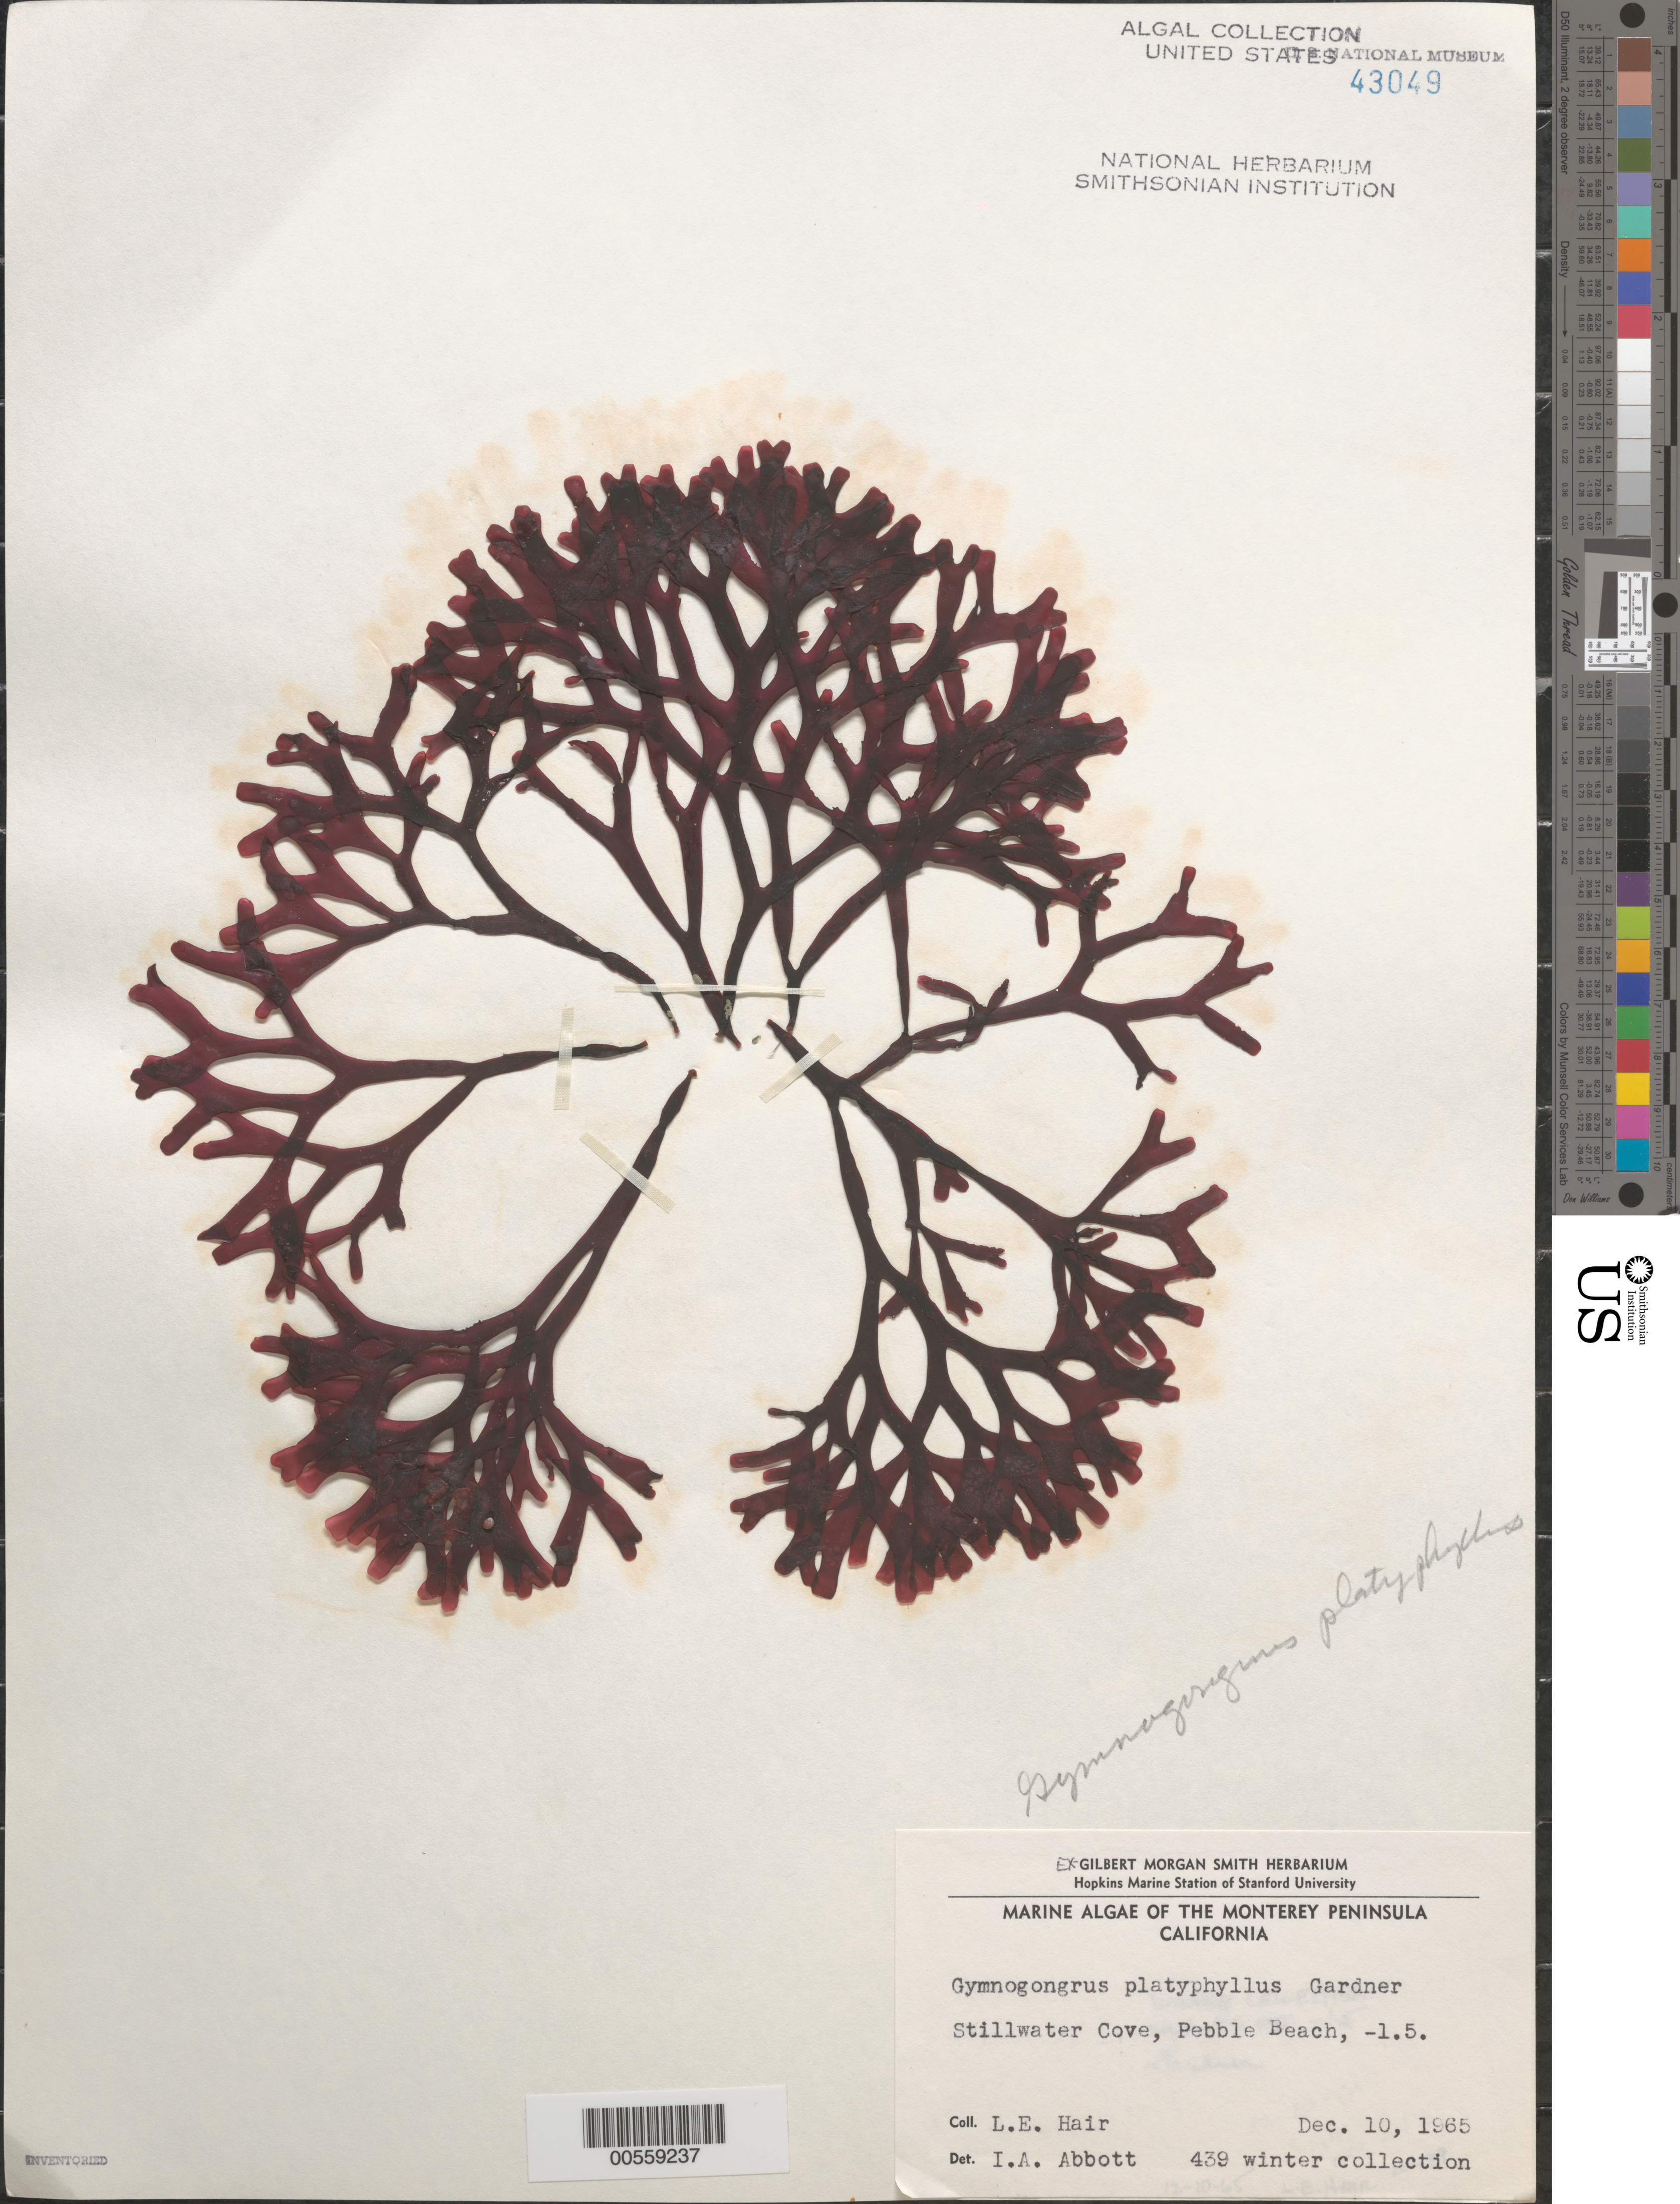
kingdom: Plantae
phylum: Rhodophyta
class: Florideophyceae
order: Gigartinales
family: Phyllophoraceae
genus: Gymnogongrus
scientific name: Gymnogongrus platyphyllus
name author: N.L. Gardner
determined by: Abbott, Isabella A.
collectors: L. Hair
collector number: Leh 439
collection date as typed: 10 Dec 1965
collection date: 1965-12-10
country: United States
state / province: California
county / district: Monterey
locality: Stillwater Cove, Pebble Beach, Monterey Peninsula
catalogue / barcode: US 43049